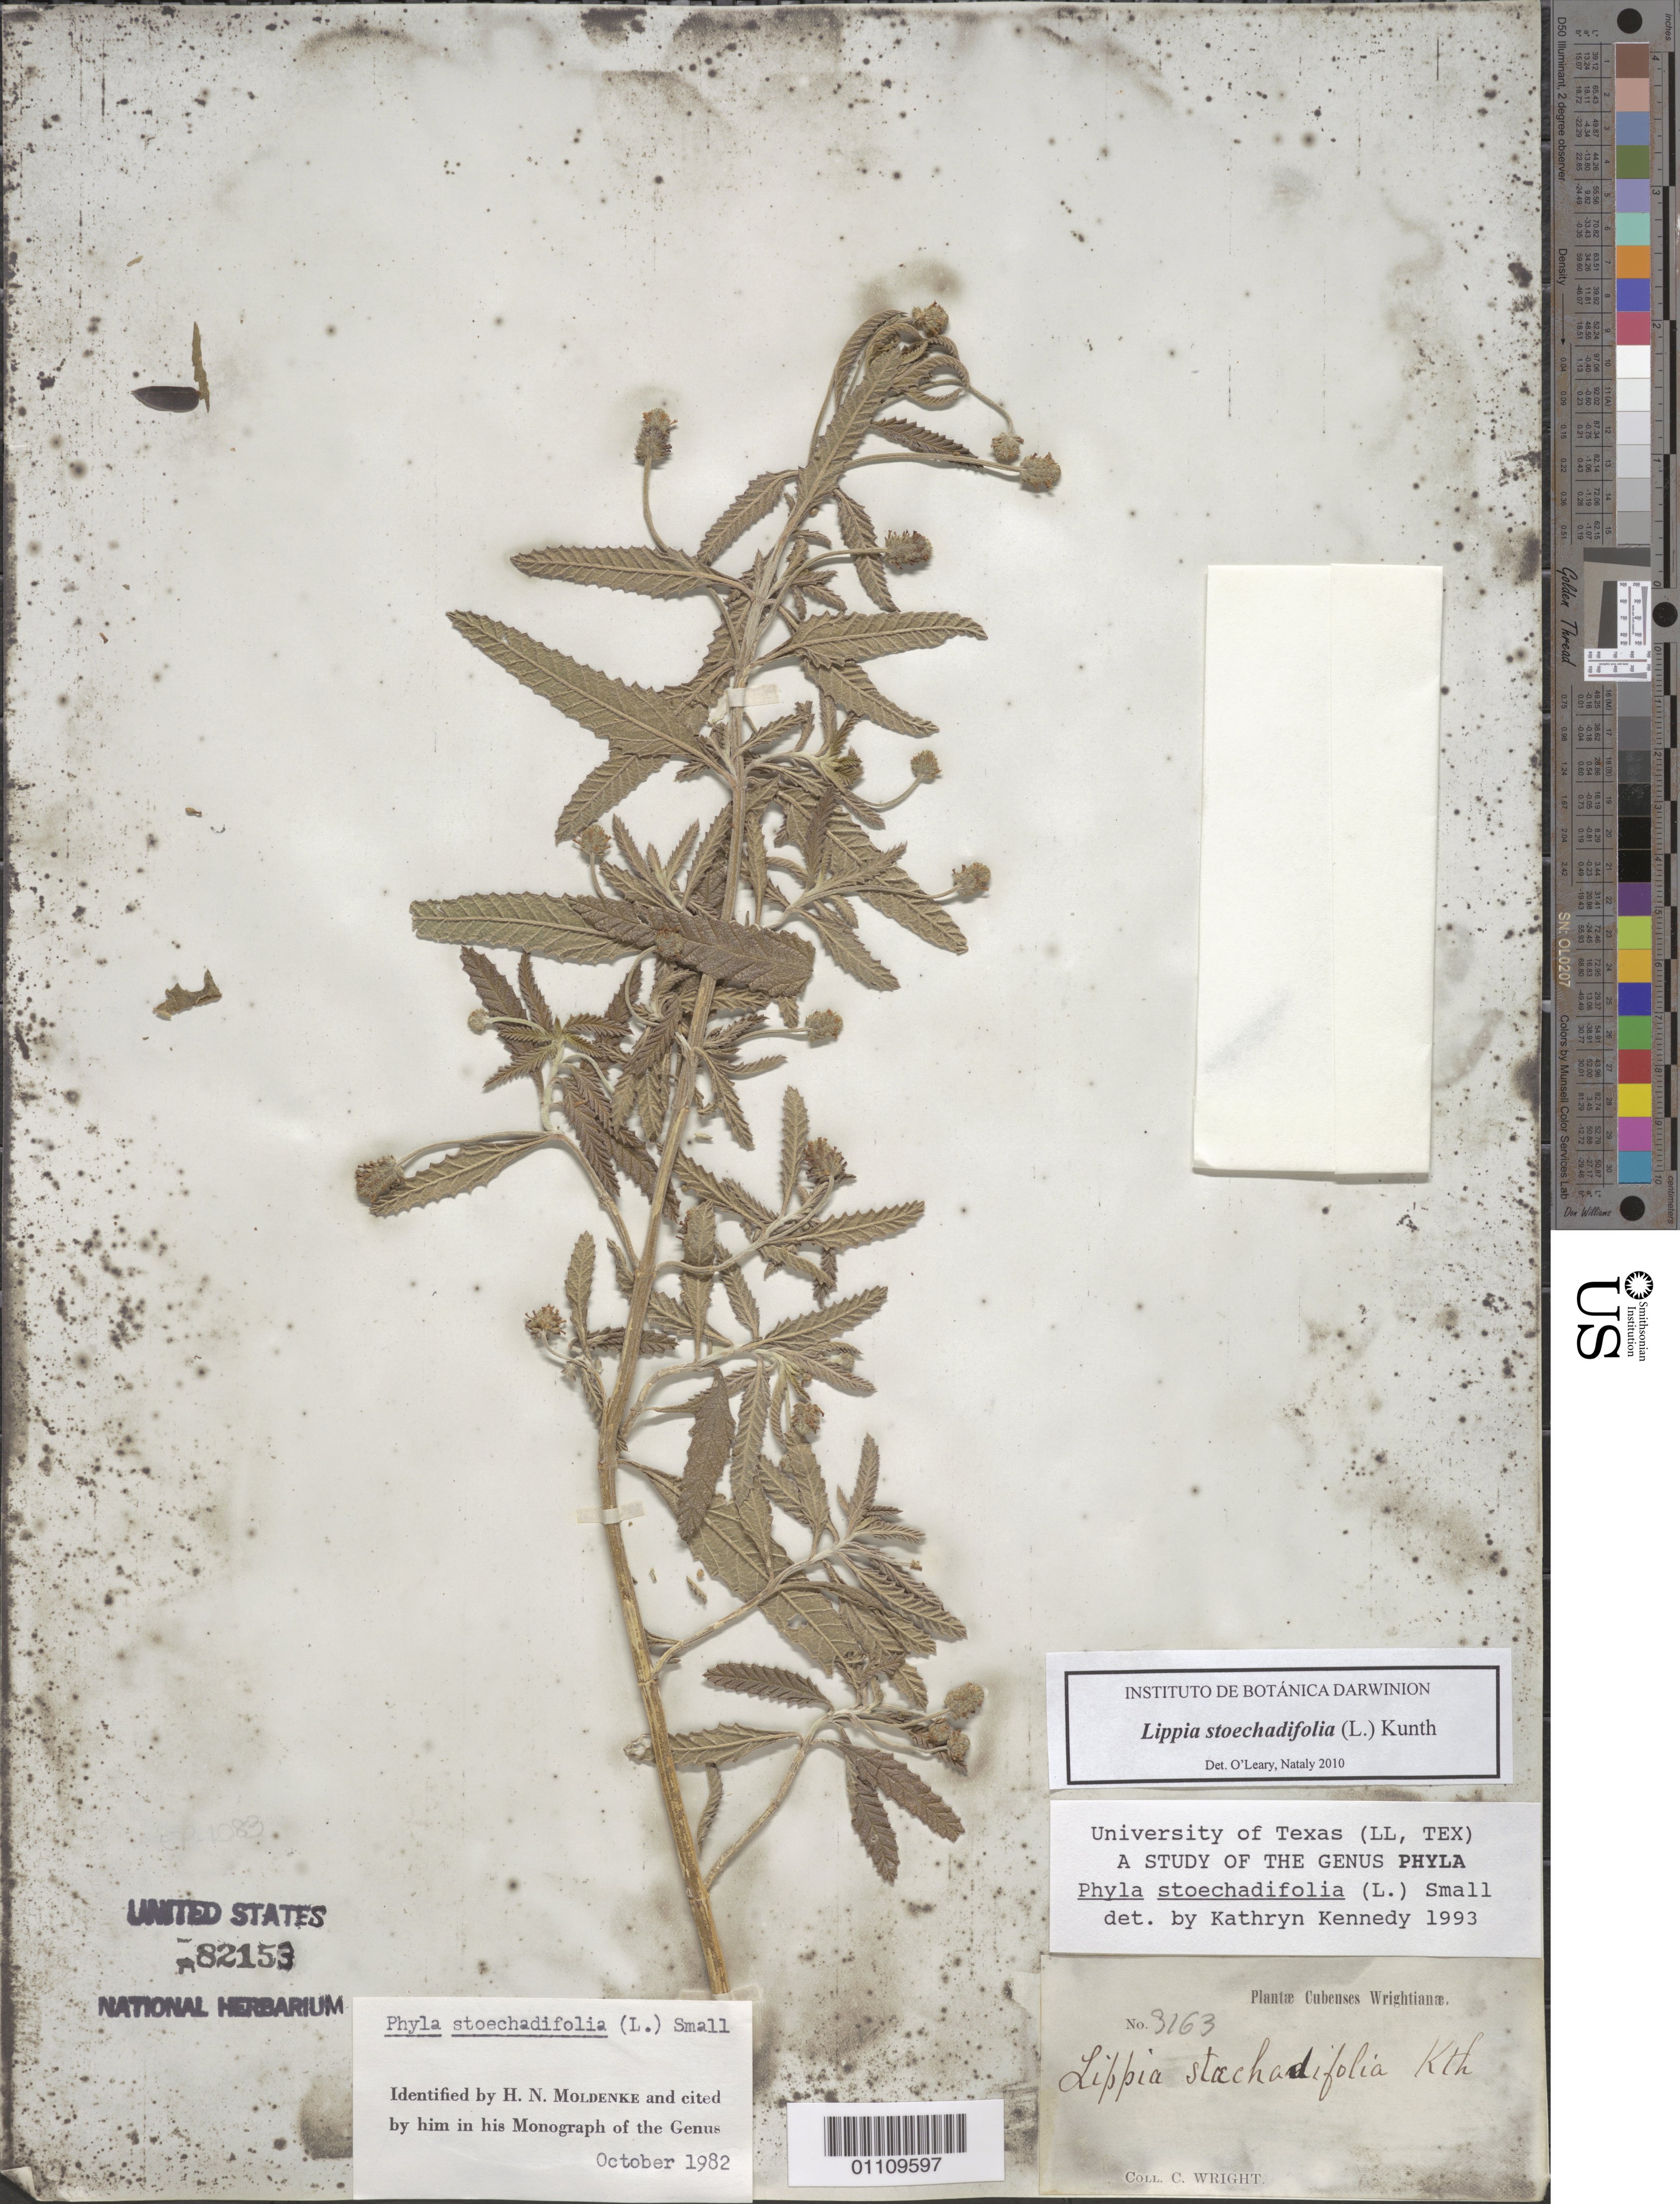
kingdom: Plantae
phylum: Tracheophyta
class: Magnoliopsida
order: Lamiales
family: Verbenaceae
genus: Phyla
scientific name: Phyla stoechadifolia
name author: (L.) Small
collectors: C. Wright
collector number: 3163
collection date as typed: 1800 to 1899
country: Cuba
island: Cuba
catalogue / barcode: US 82153